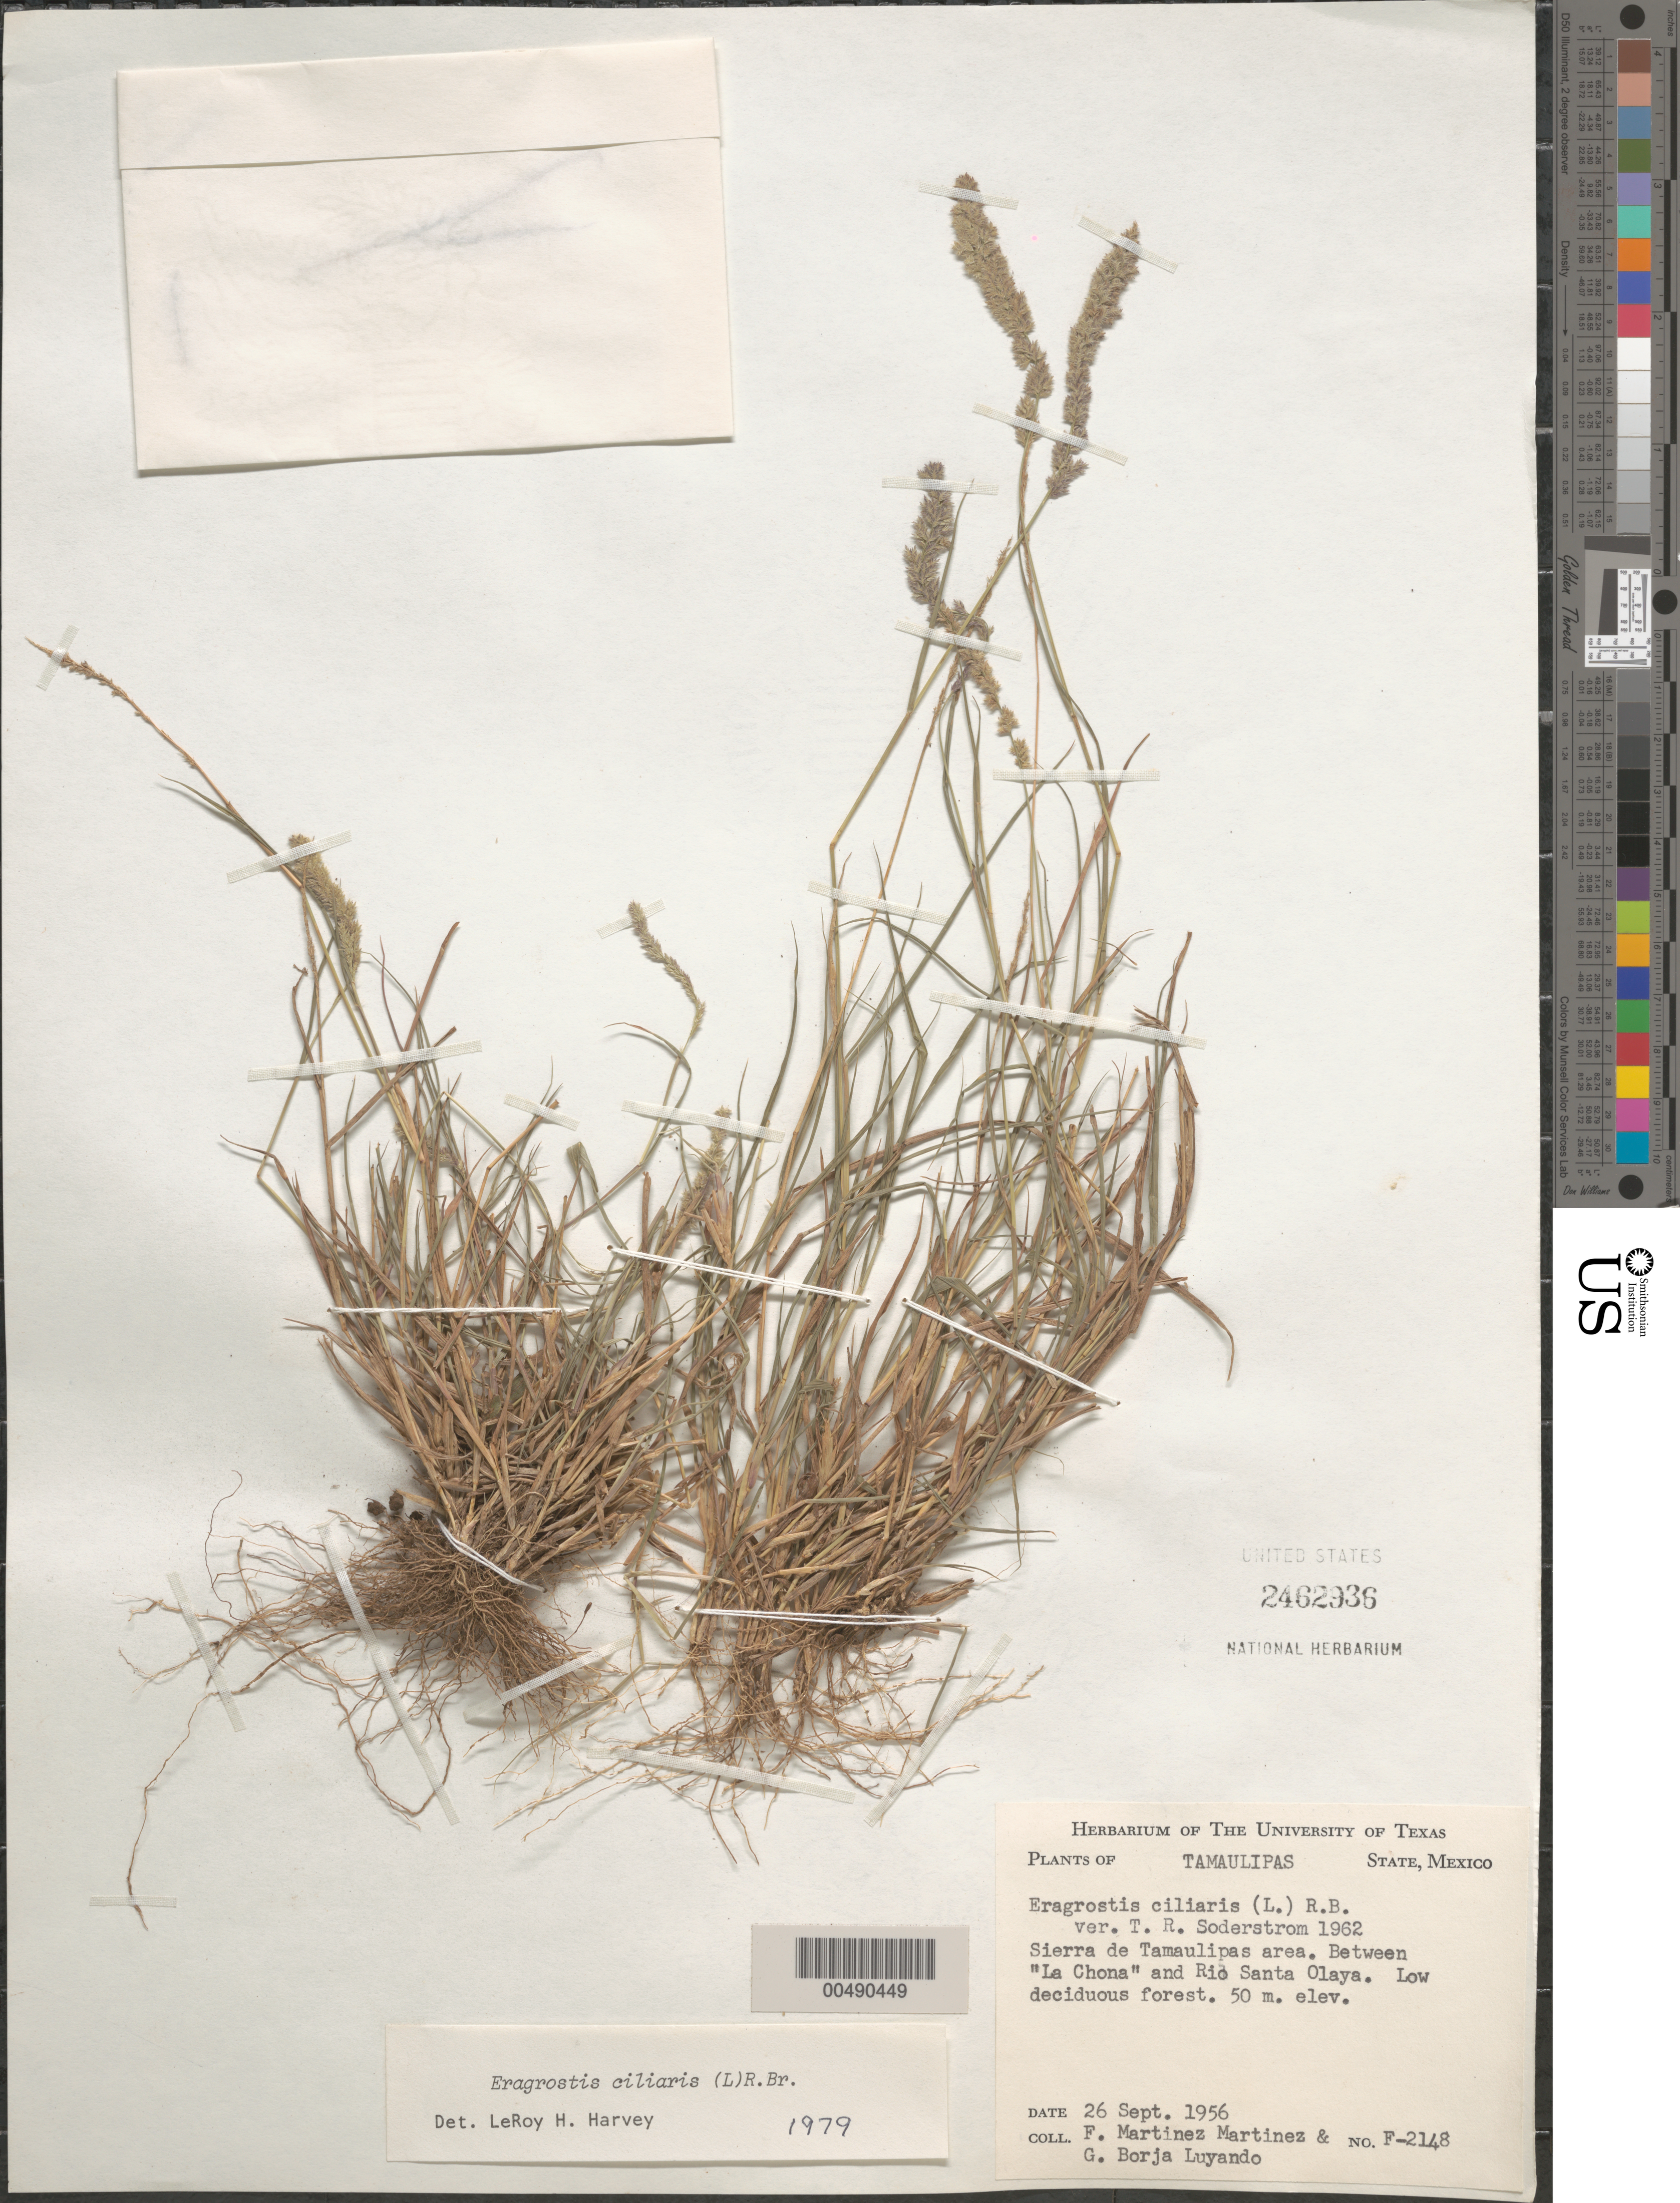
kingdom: Plantae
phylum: Tracheophyta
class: Liliopsida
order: Poales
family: Poaceae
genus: Eragrostis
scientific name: Eragrostis ciliaris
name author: (L.) R. Br.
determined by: Harvey, L. H.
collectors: F. Martinez-M. & G. Borja-Luyando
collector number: F-2148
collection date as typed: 26 Sep 1956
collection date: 1956-09-26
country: Mexico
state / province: Tamaulipas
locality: Sierra de Tamaulipas area, between La Chona and Rio Santa Olaya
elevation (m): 50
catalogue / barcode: US 2462936